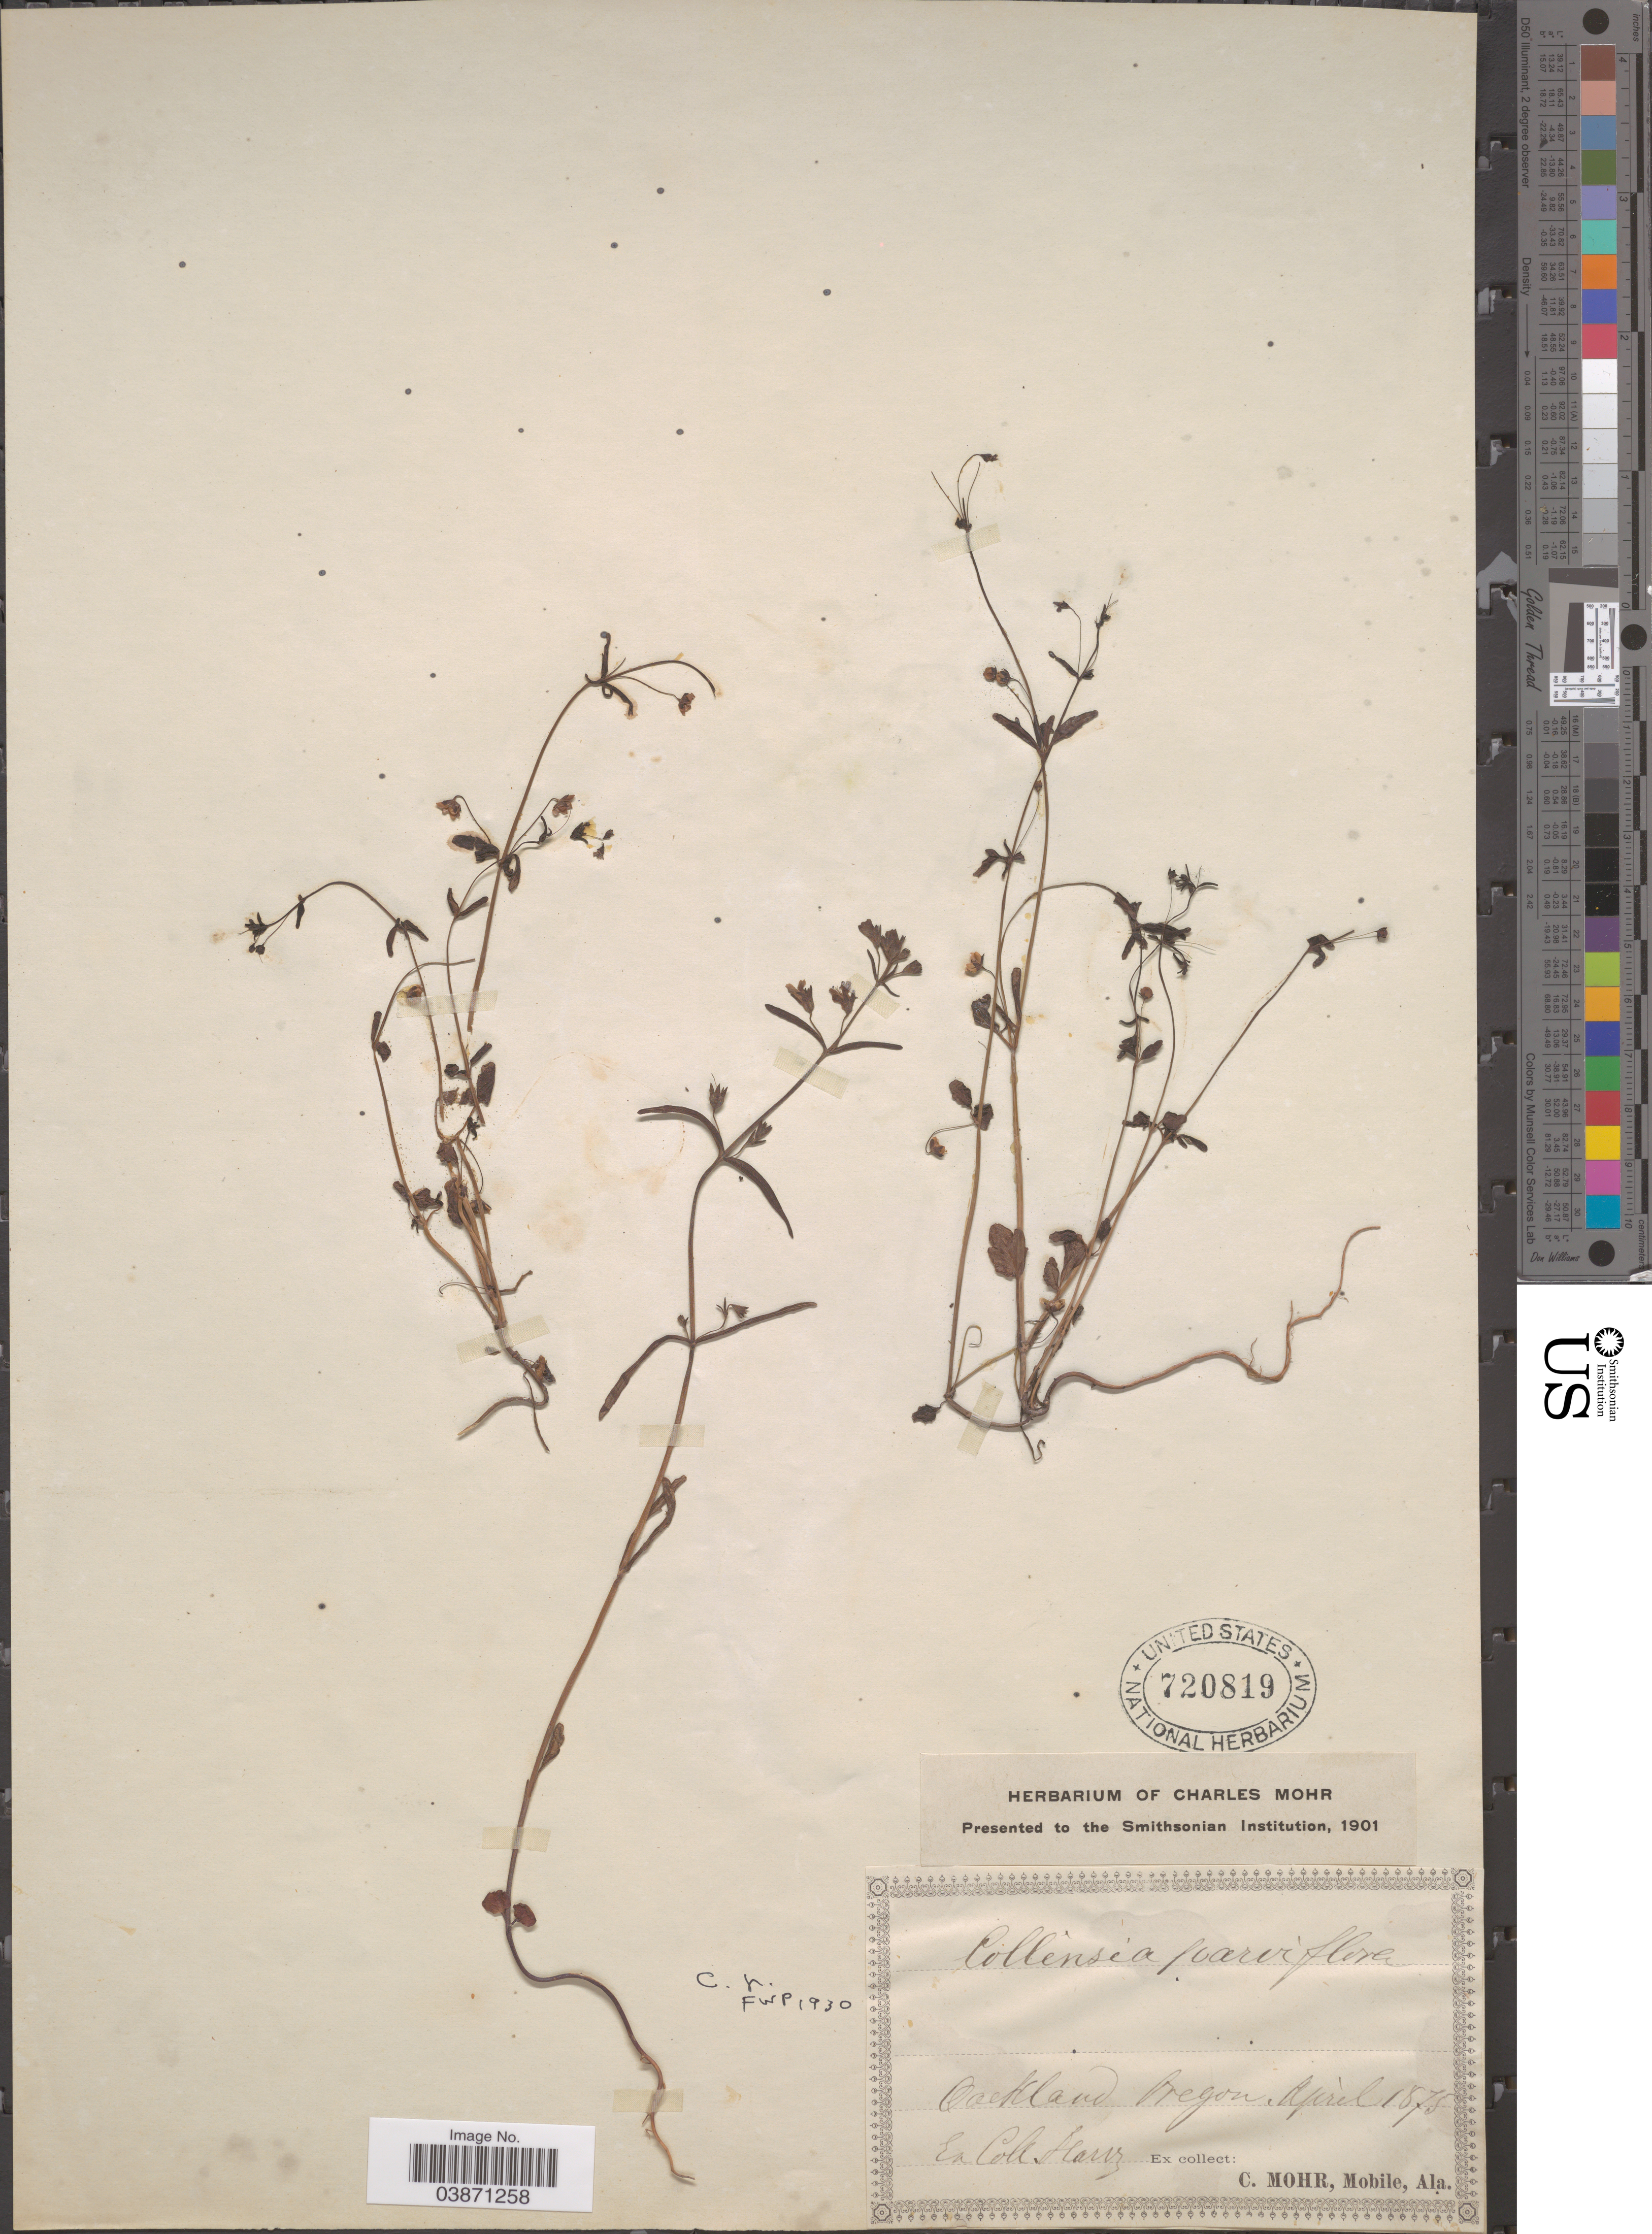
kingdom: Plantae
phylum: Tracheophyta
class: Magnoliopsida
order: Lamiales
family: Plantaginaceae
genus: Collinsia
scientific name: Collinsia parviflora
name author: Douglas ex Lindl.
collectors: -. Harz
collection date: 1875-04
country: United States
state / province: Oregon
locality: Oackland.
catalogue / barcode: US 720819